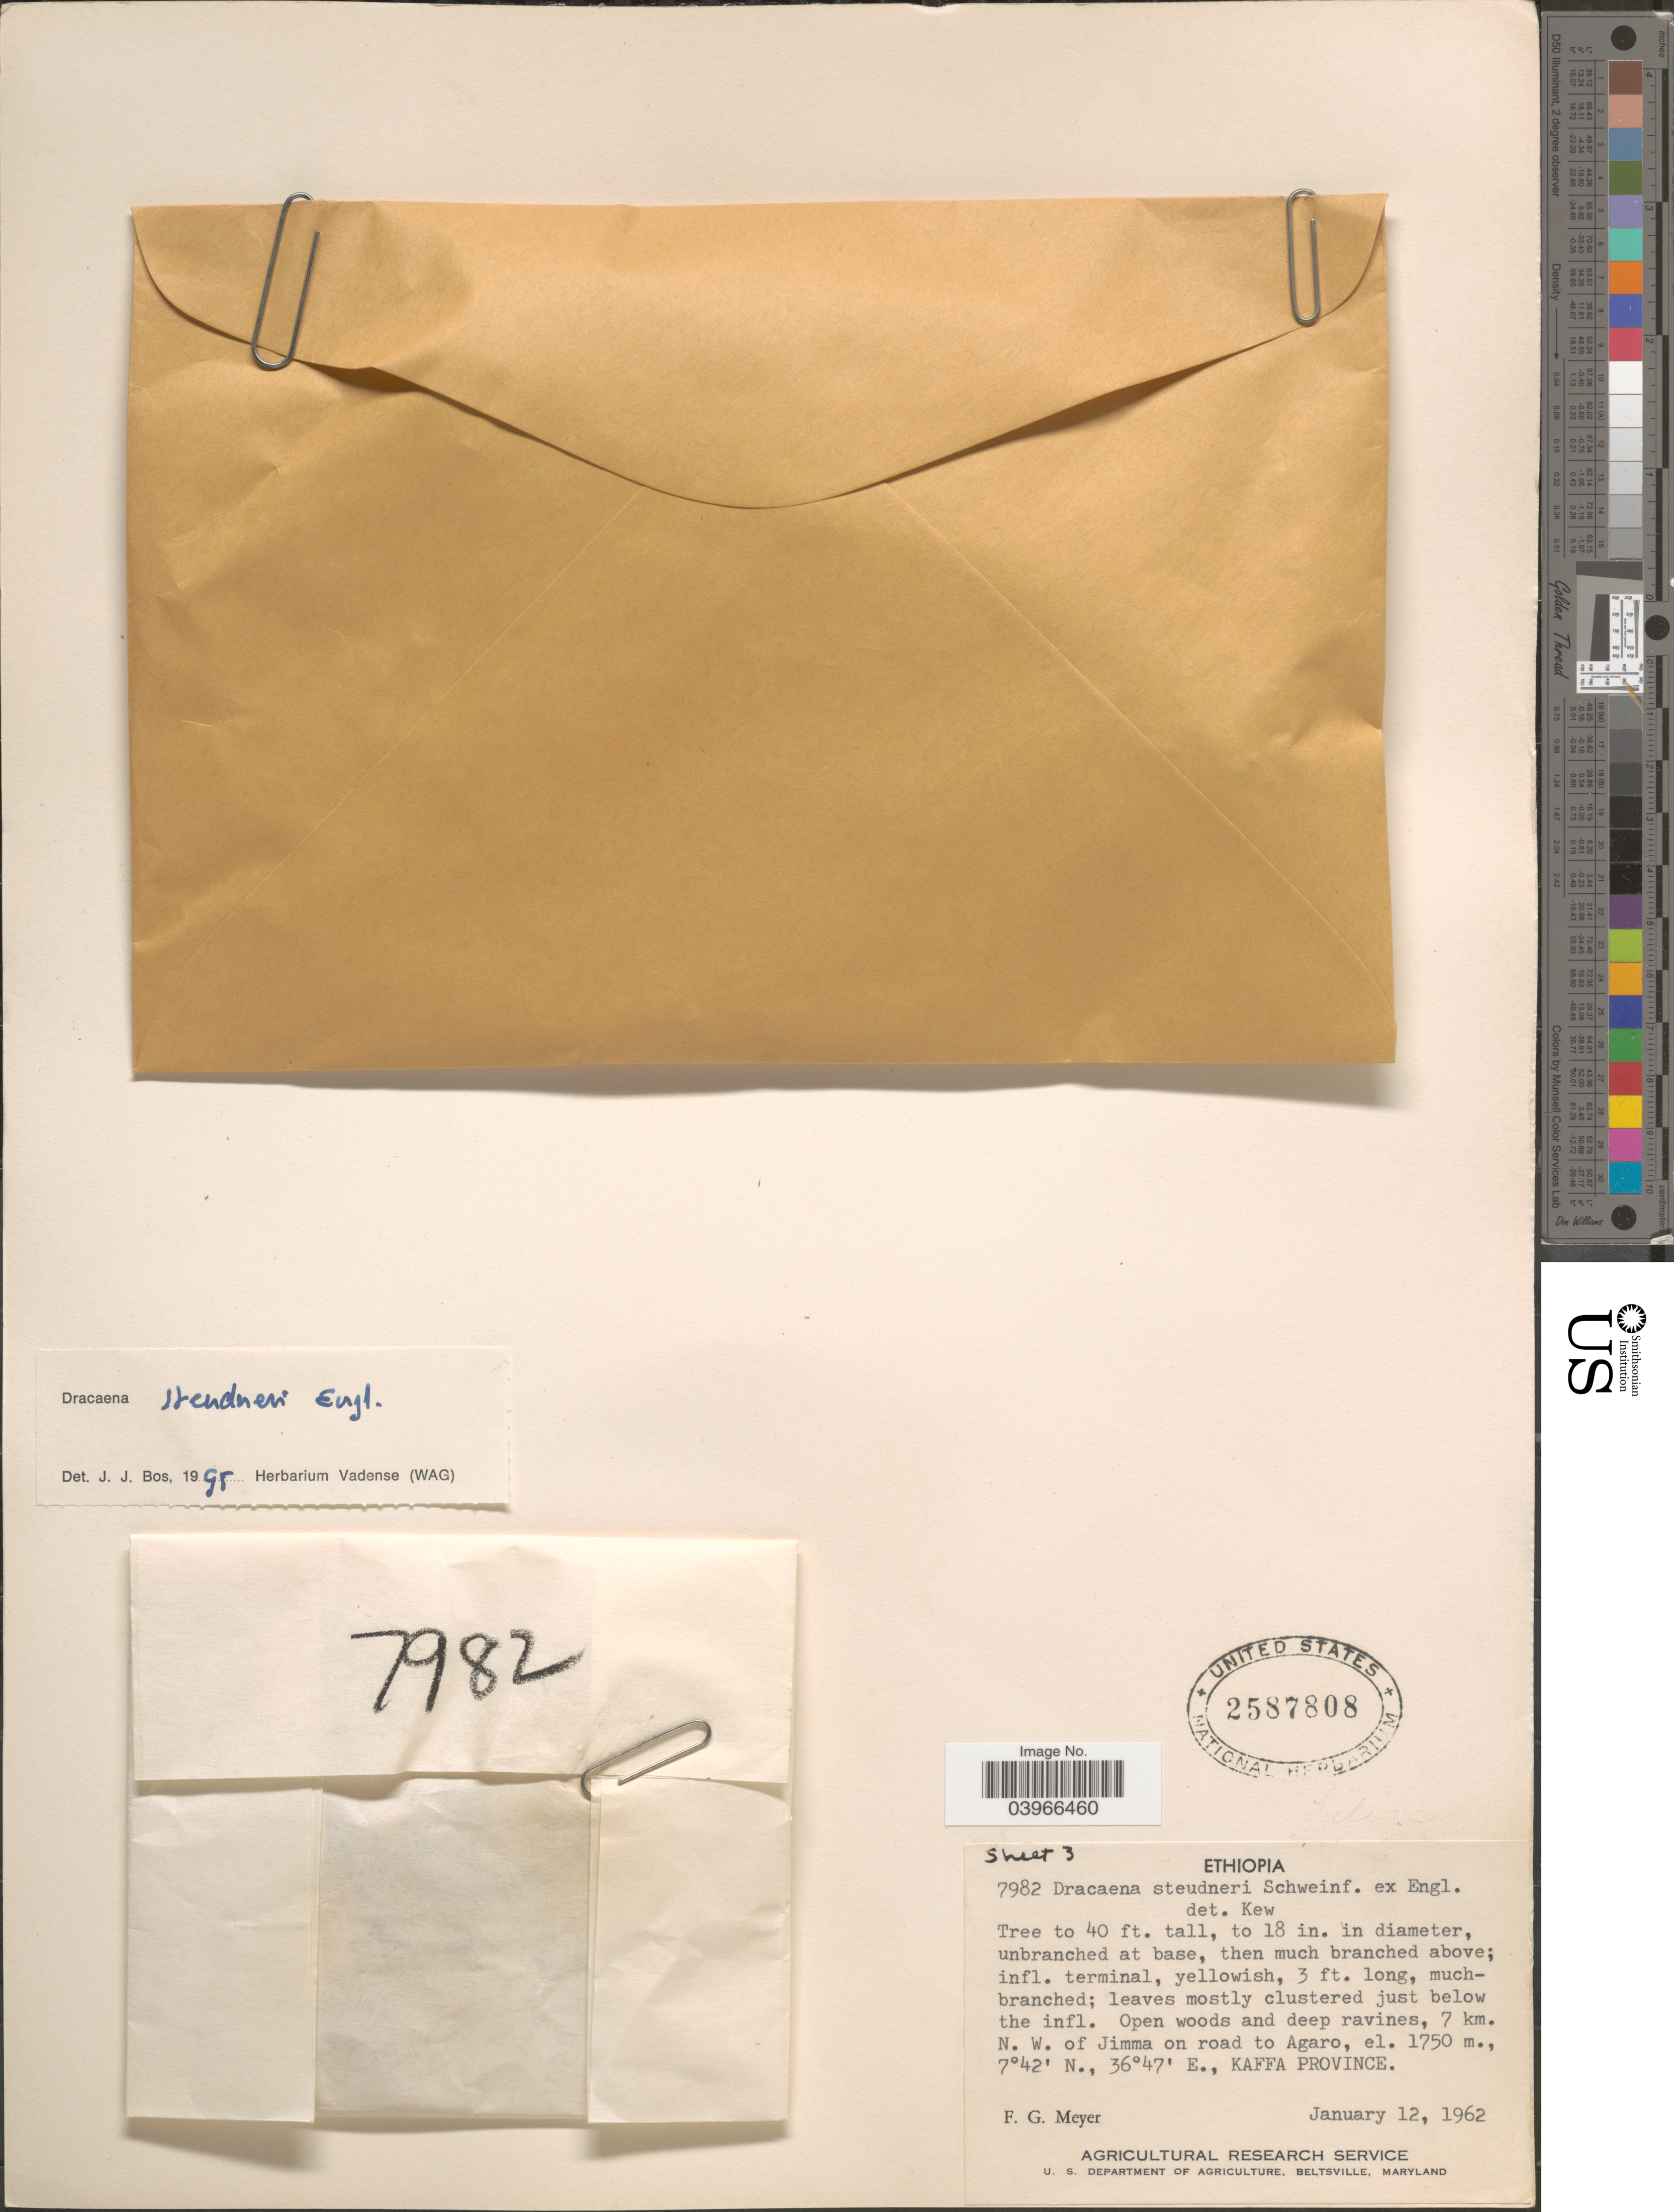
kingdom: Plantae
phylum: Tracheophyta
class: Liliopsida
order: Asparagales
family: Asparagaceae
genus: Dracaena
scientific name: Dracaena steudneri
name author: Engl.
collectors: F. G. Meyer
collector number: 7982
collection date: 1962-01-12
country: Ethiopia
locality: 7 km. N. W. of Jimma on road to Agaro, Kaffa Province.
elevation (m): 1750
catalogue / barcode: US 2587808